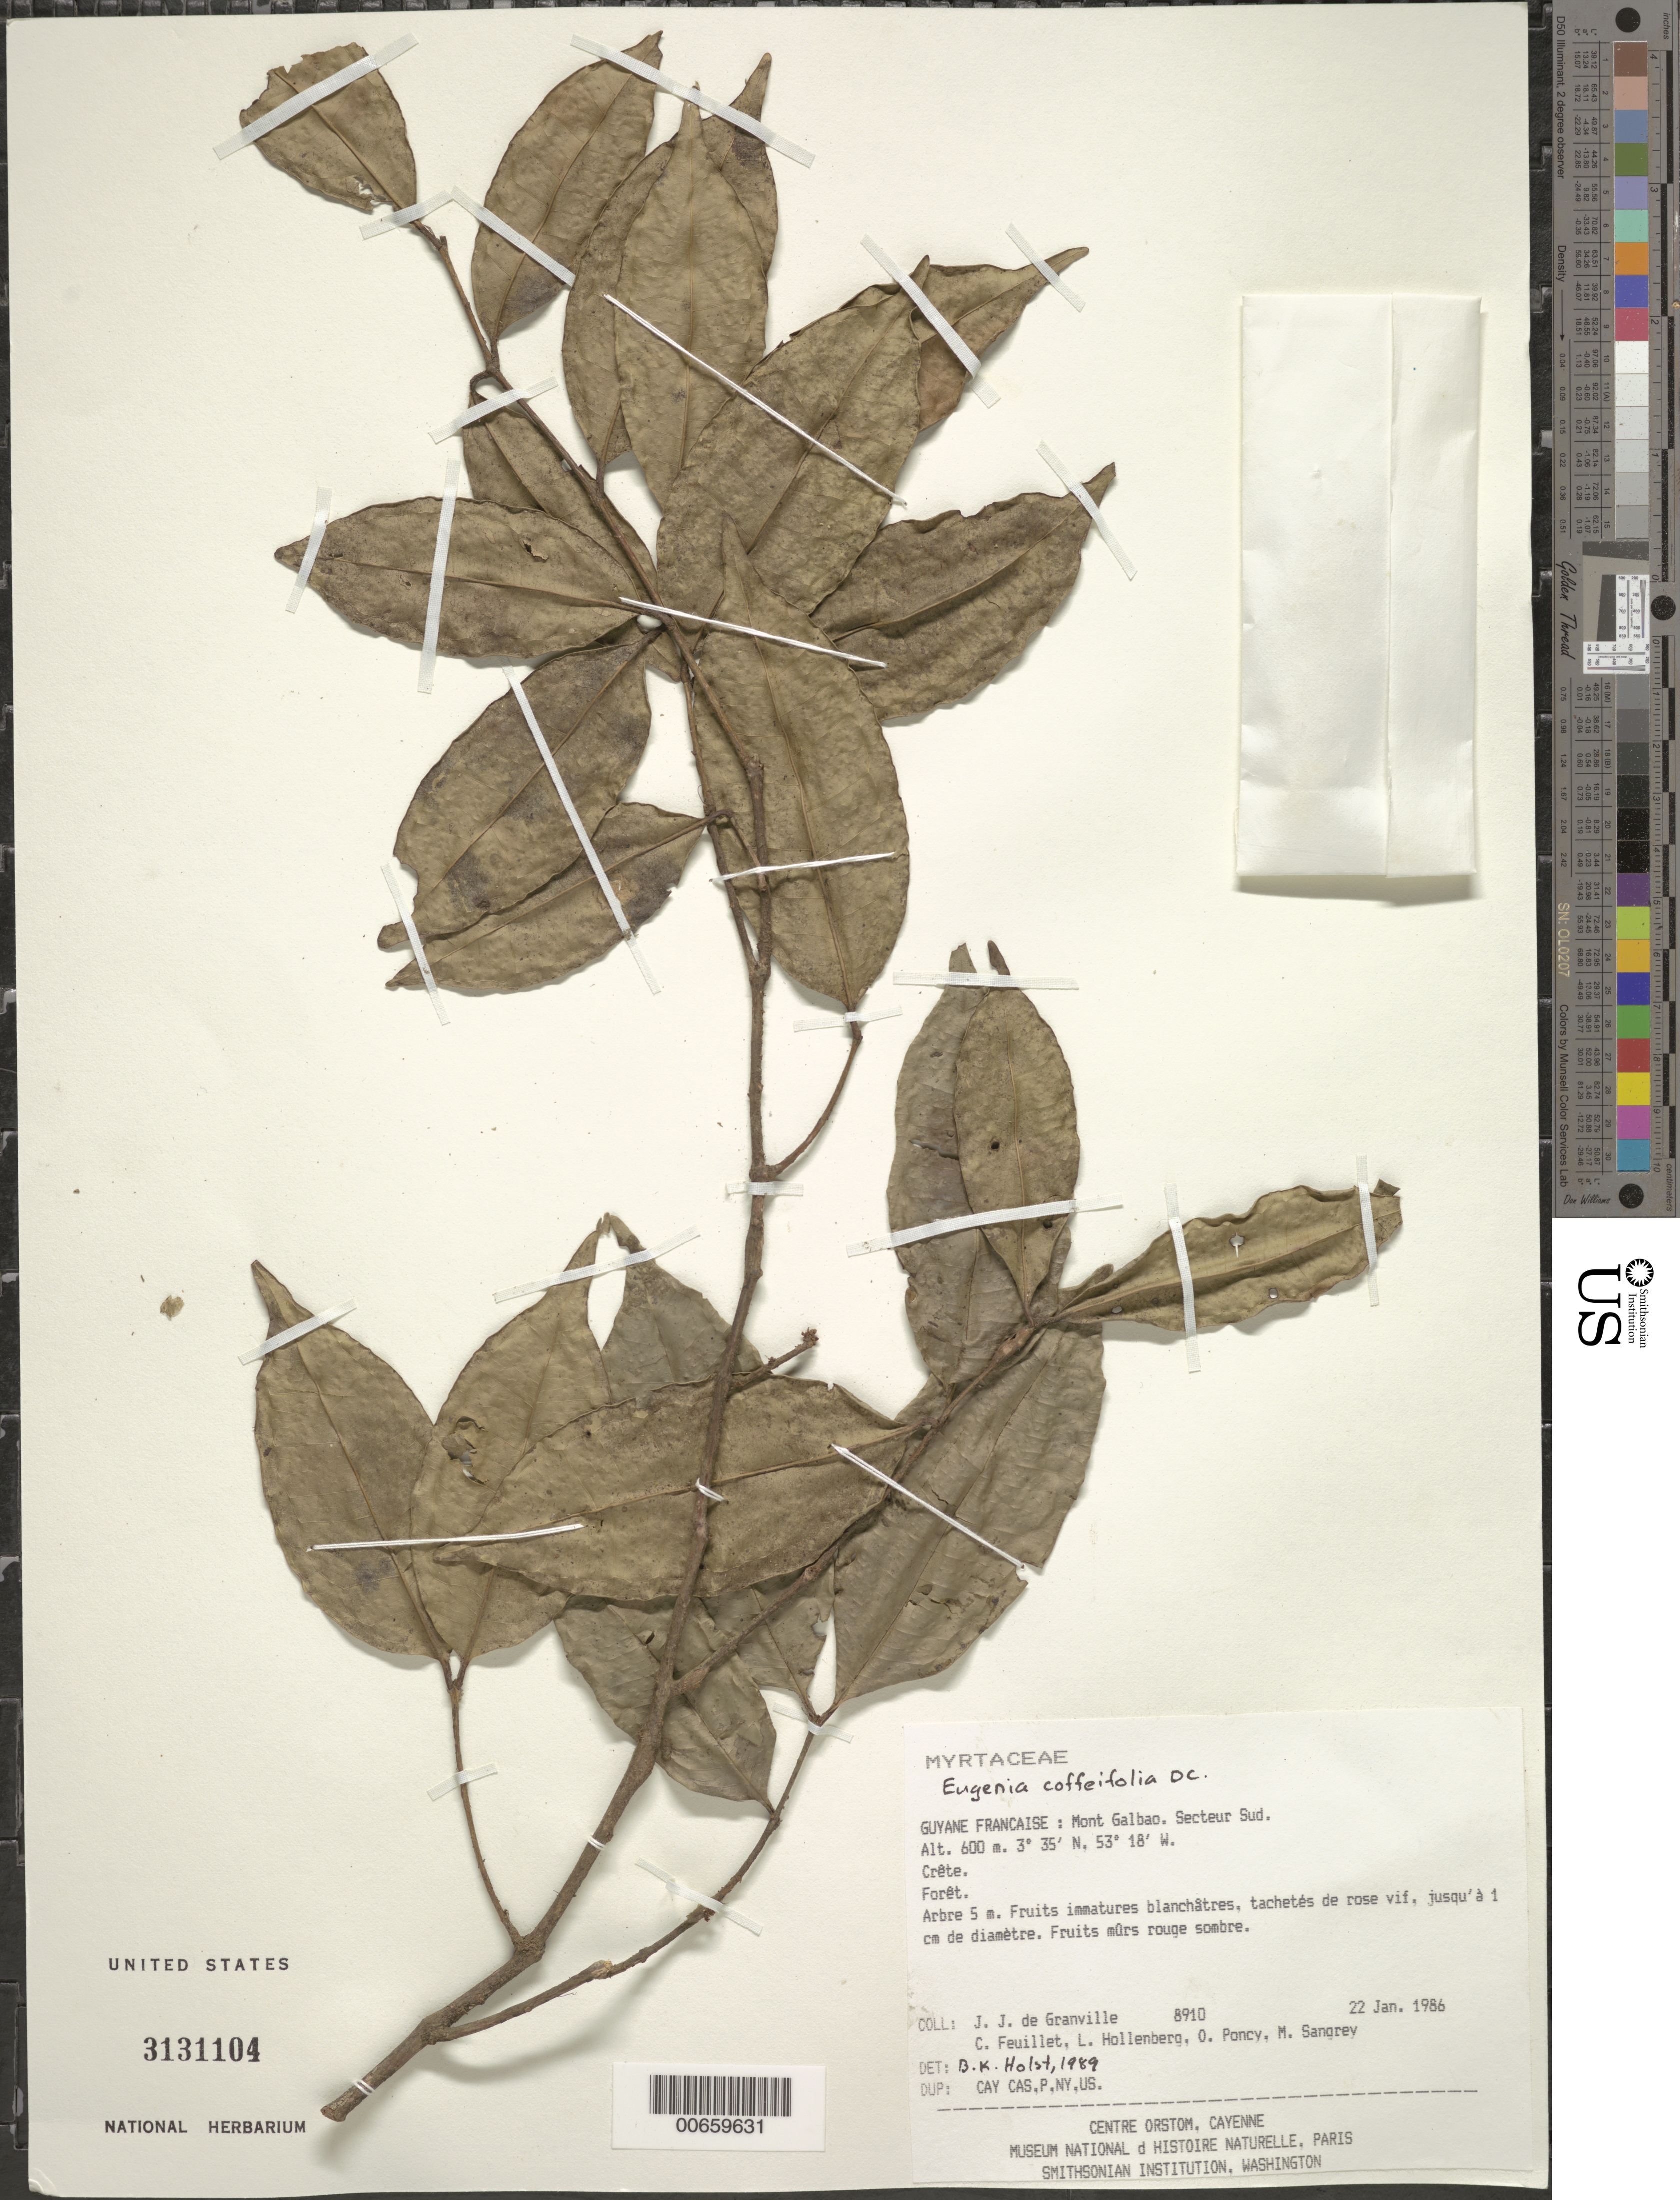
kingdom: Plantae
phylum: Tracheophyta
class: Magnoliopsida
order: Myrtales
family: Myrtaceae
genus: Eugenia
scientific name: Eugenia sinemariensis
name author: Aubl.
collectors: J.-J. de Granville, C. Feuillet, L. Hollenberg, O. Poncy & M. S. Sangrey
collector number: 8910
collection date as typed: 22-Jan-86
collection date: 1986-01-22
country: French Guiana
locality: Mont Galbao. Secteur Sud. Crête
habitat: Forêt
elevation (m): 600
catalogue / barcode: US 3131104